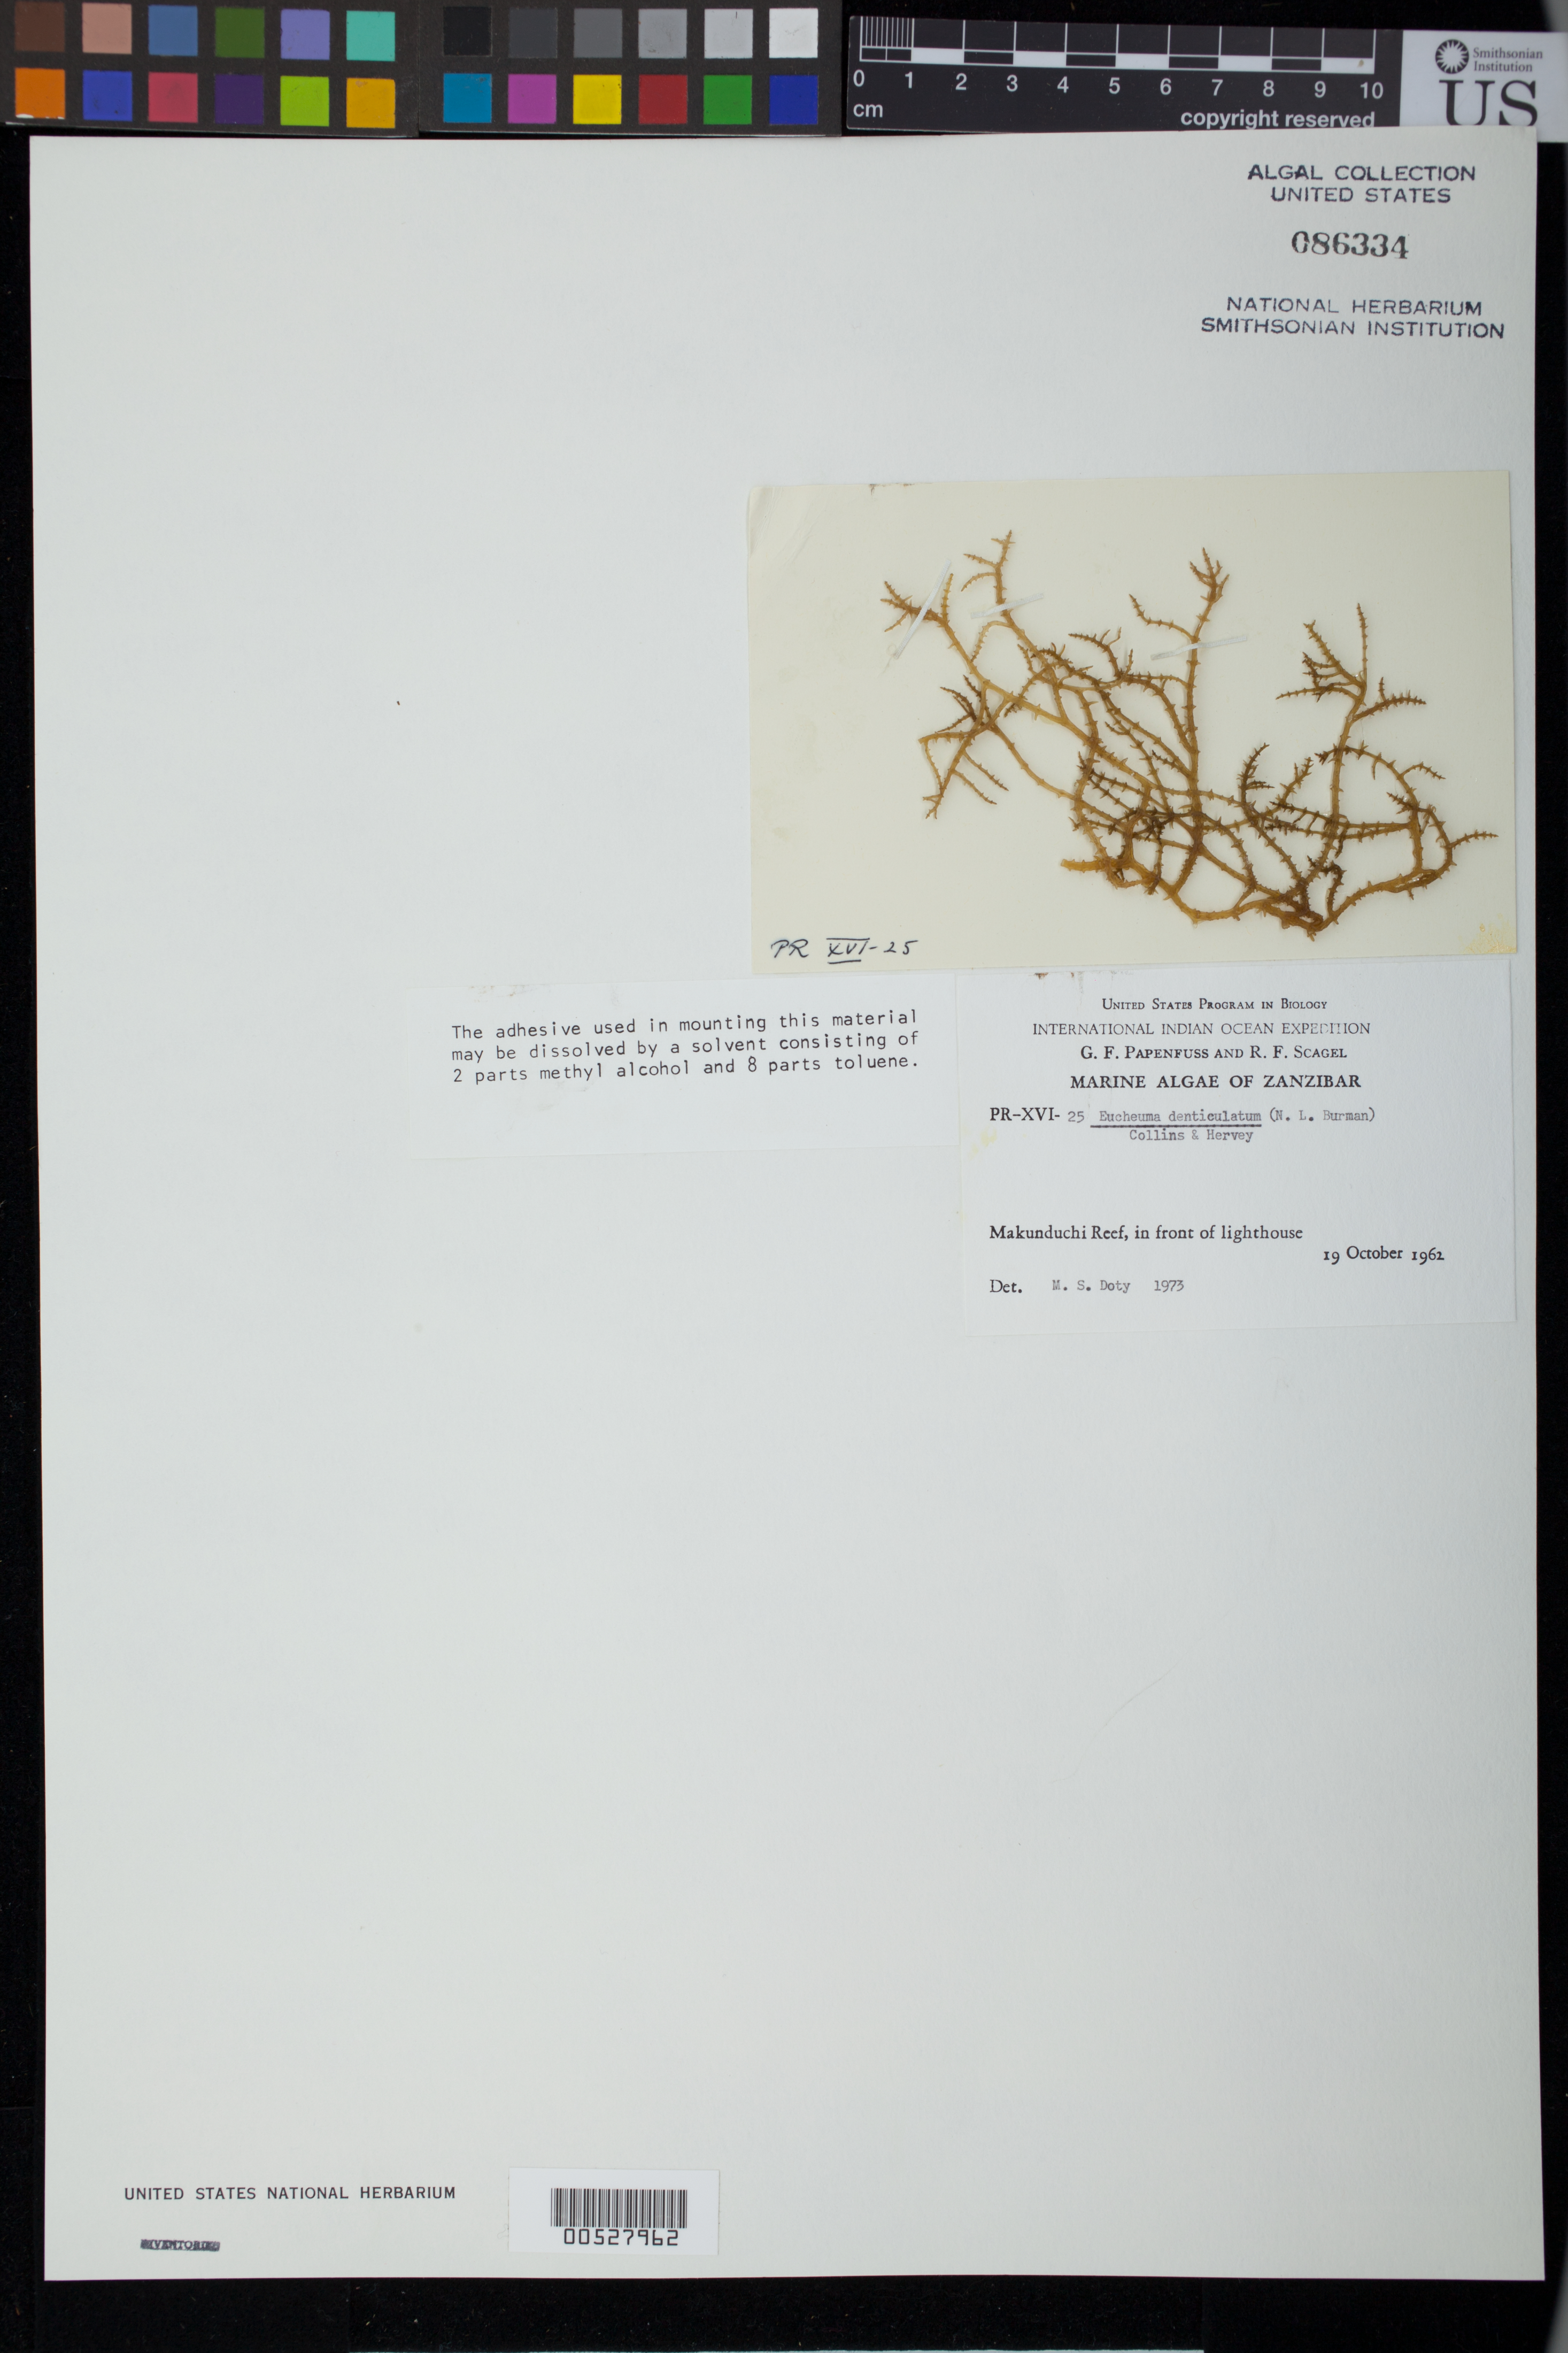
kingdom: Plantae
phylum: Rhodophyta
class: Florideophyceae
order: Gigartinales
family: Solieriaceae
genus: Eucheuma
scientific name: Eucheuma denticulatum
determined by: Doty, M. S.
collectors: G. Papenfuss & R. F. Scagel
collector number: PR-XVI-25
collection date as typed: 19 Oct 1962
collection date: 1962-10-19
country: Tanzania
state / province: Zanzibar Central/South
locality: Makunduchi reef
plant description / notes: International Indian Ocean Expedition, 1962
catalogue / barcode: US 86334